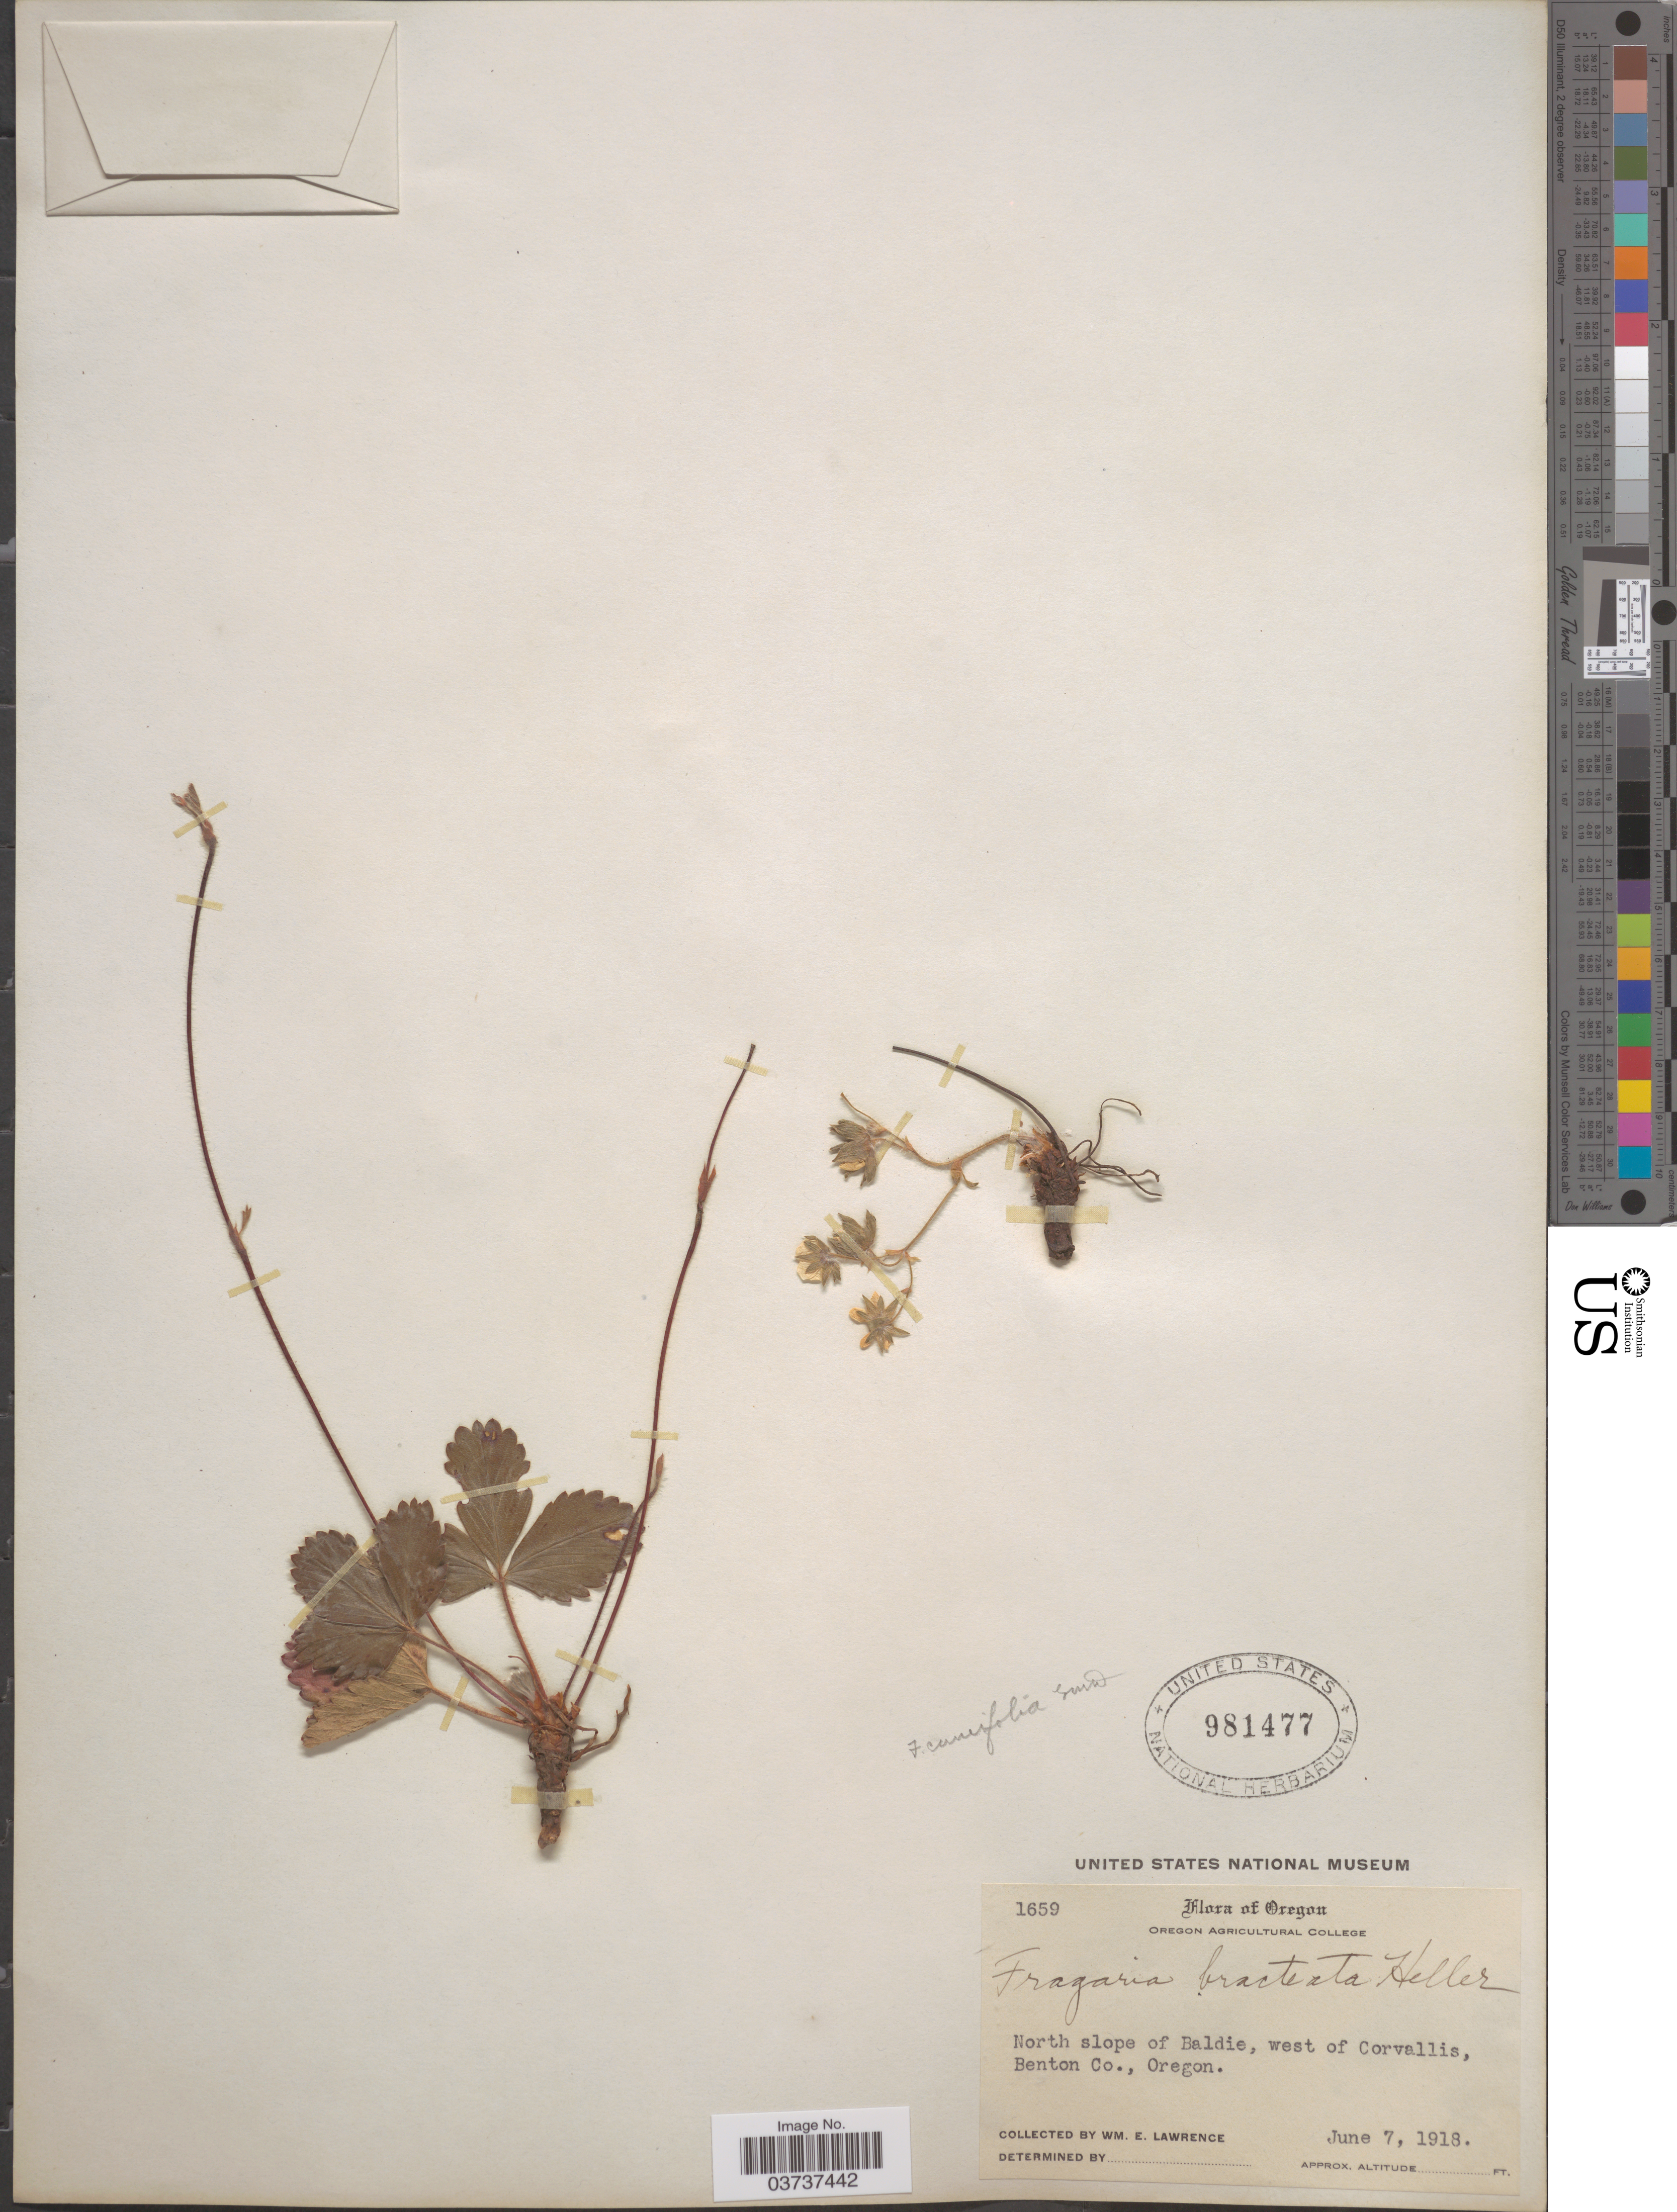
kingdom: Plantae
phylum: Tracheophyta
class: Magnoliopsida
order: Rosales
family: Rosaceae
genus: Fragaria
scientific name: Fragaria vesca subsp. bracteata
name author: L.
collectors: W. Lawrence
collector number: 1659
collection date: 1918-06-07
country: United States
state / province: Oregon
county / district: Benton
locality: North slope of Baldie, west of Corvallis, Benton Co.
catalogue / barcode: US 981477